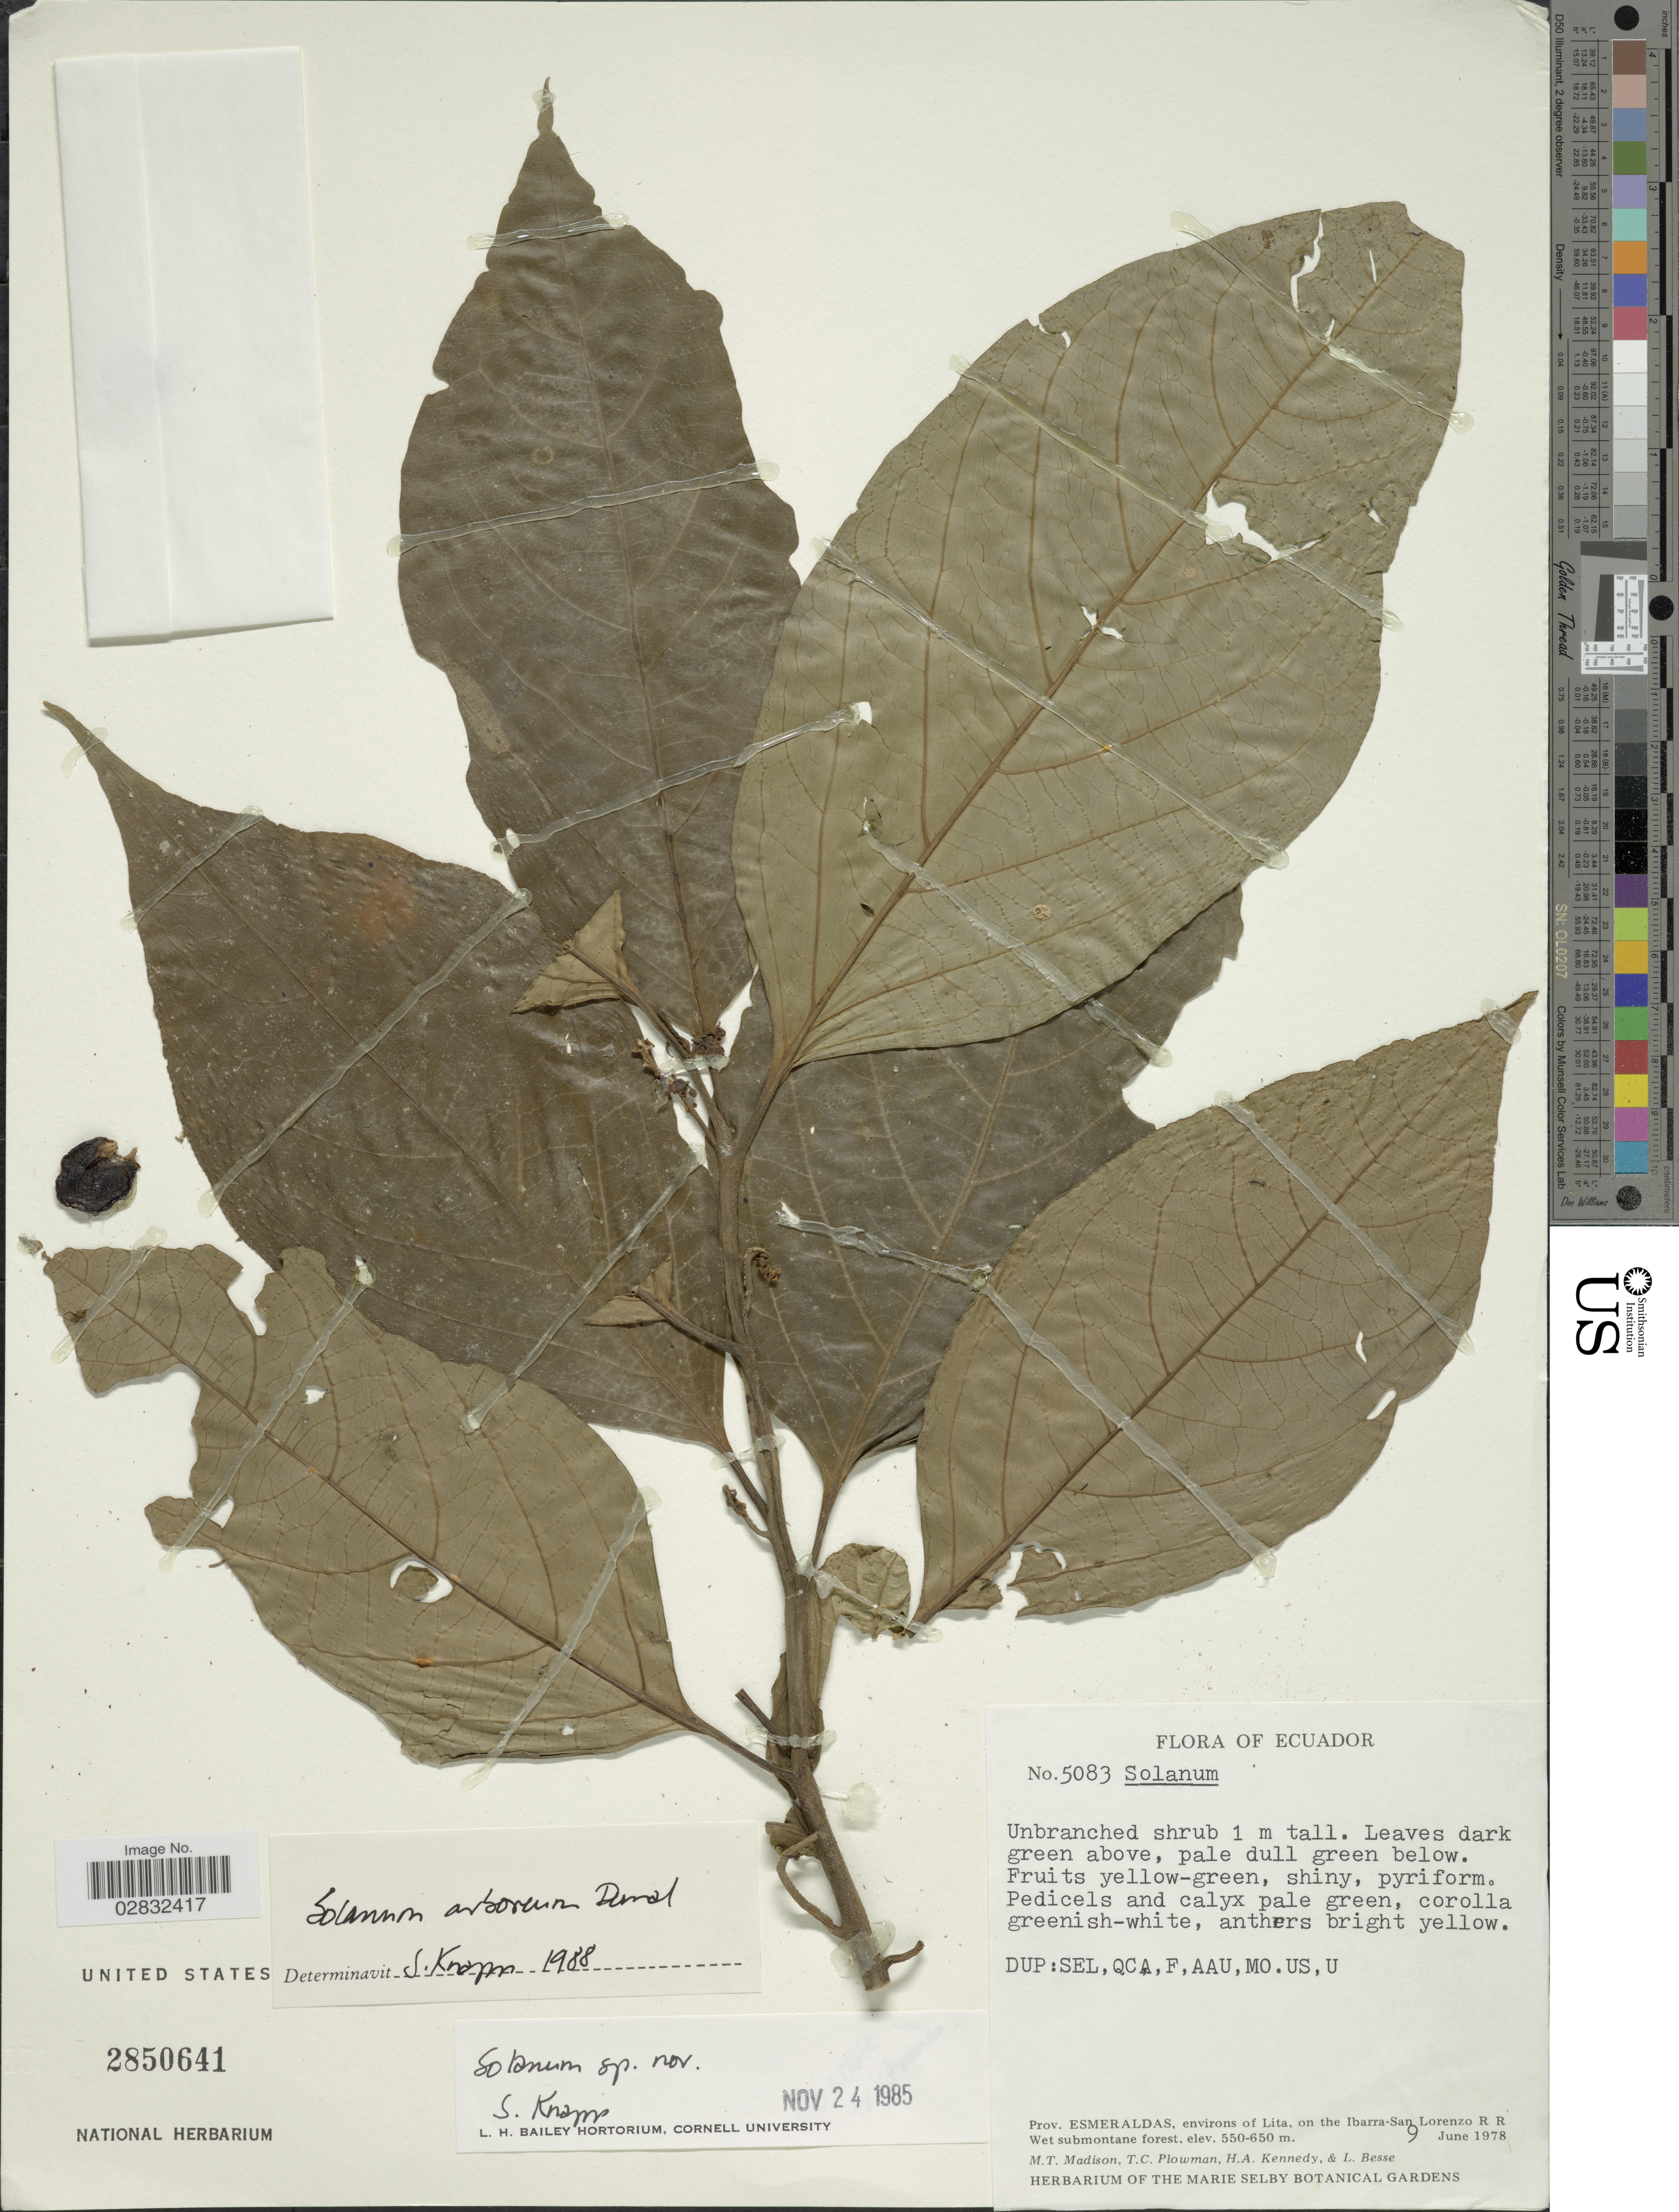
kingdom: Plantae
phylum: Tracheophyta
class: Magnoliopsida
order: Solanales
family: Solanaceae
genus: Solanum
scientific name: Solanum arboreum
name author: Dunal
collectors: M. T. Madison, T. Plowman, H. Kennedy & L. Besse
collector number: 5083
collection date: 1978-06-09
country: Ecuador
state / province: Esmeraldas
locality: Prov. Esmeraldas, environs of Lita, on the Ibarra-San Lorenzo R.R.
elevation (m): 550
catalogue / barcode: US 2850641